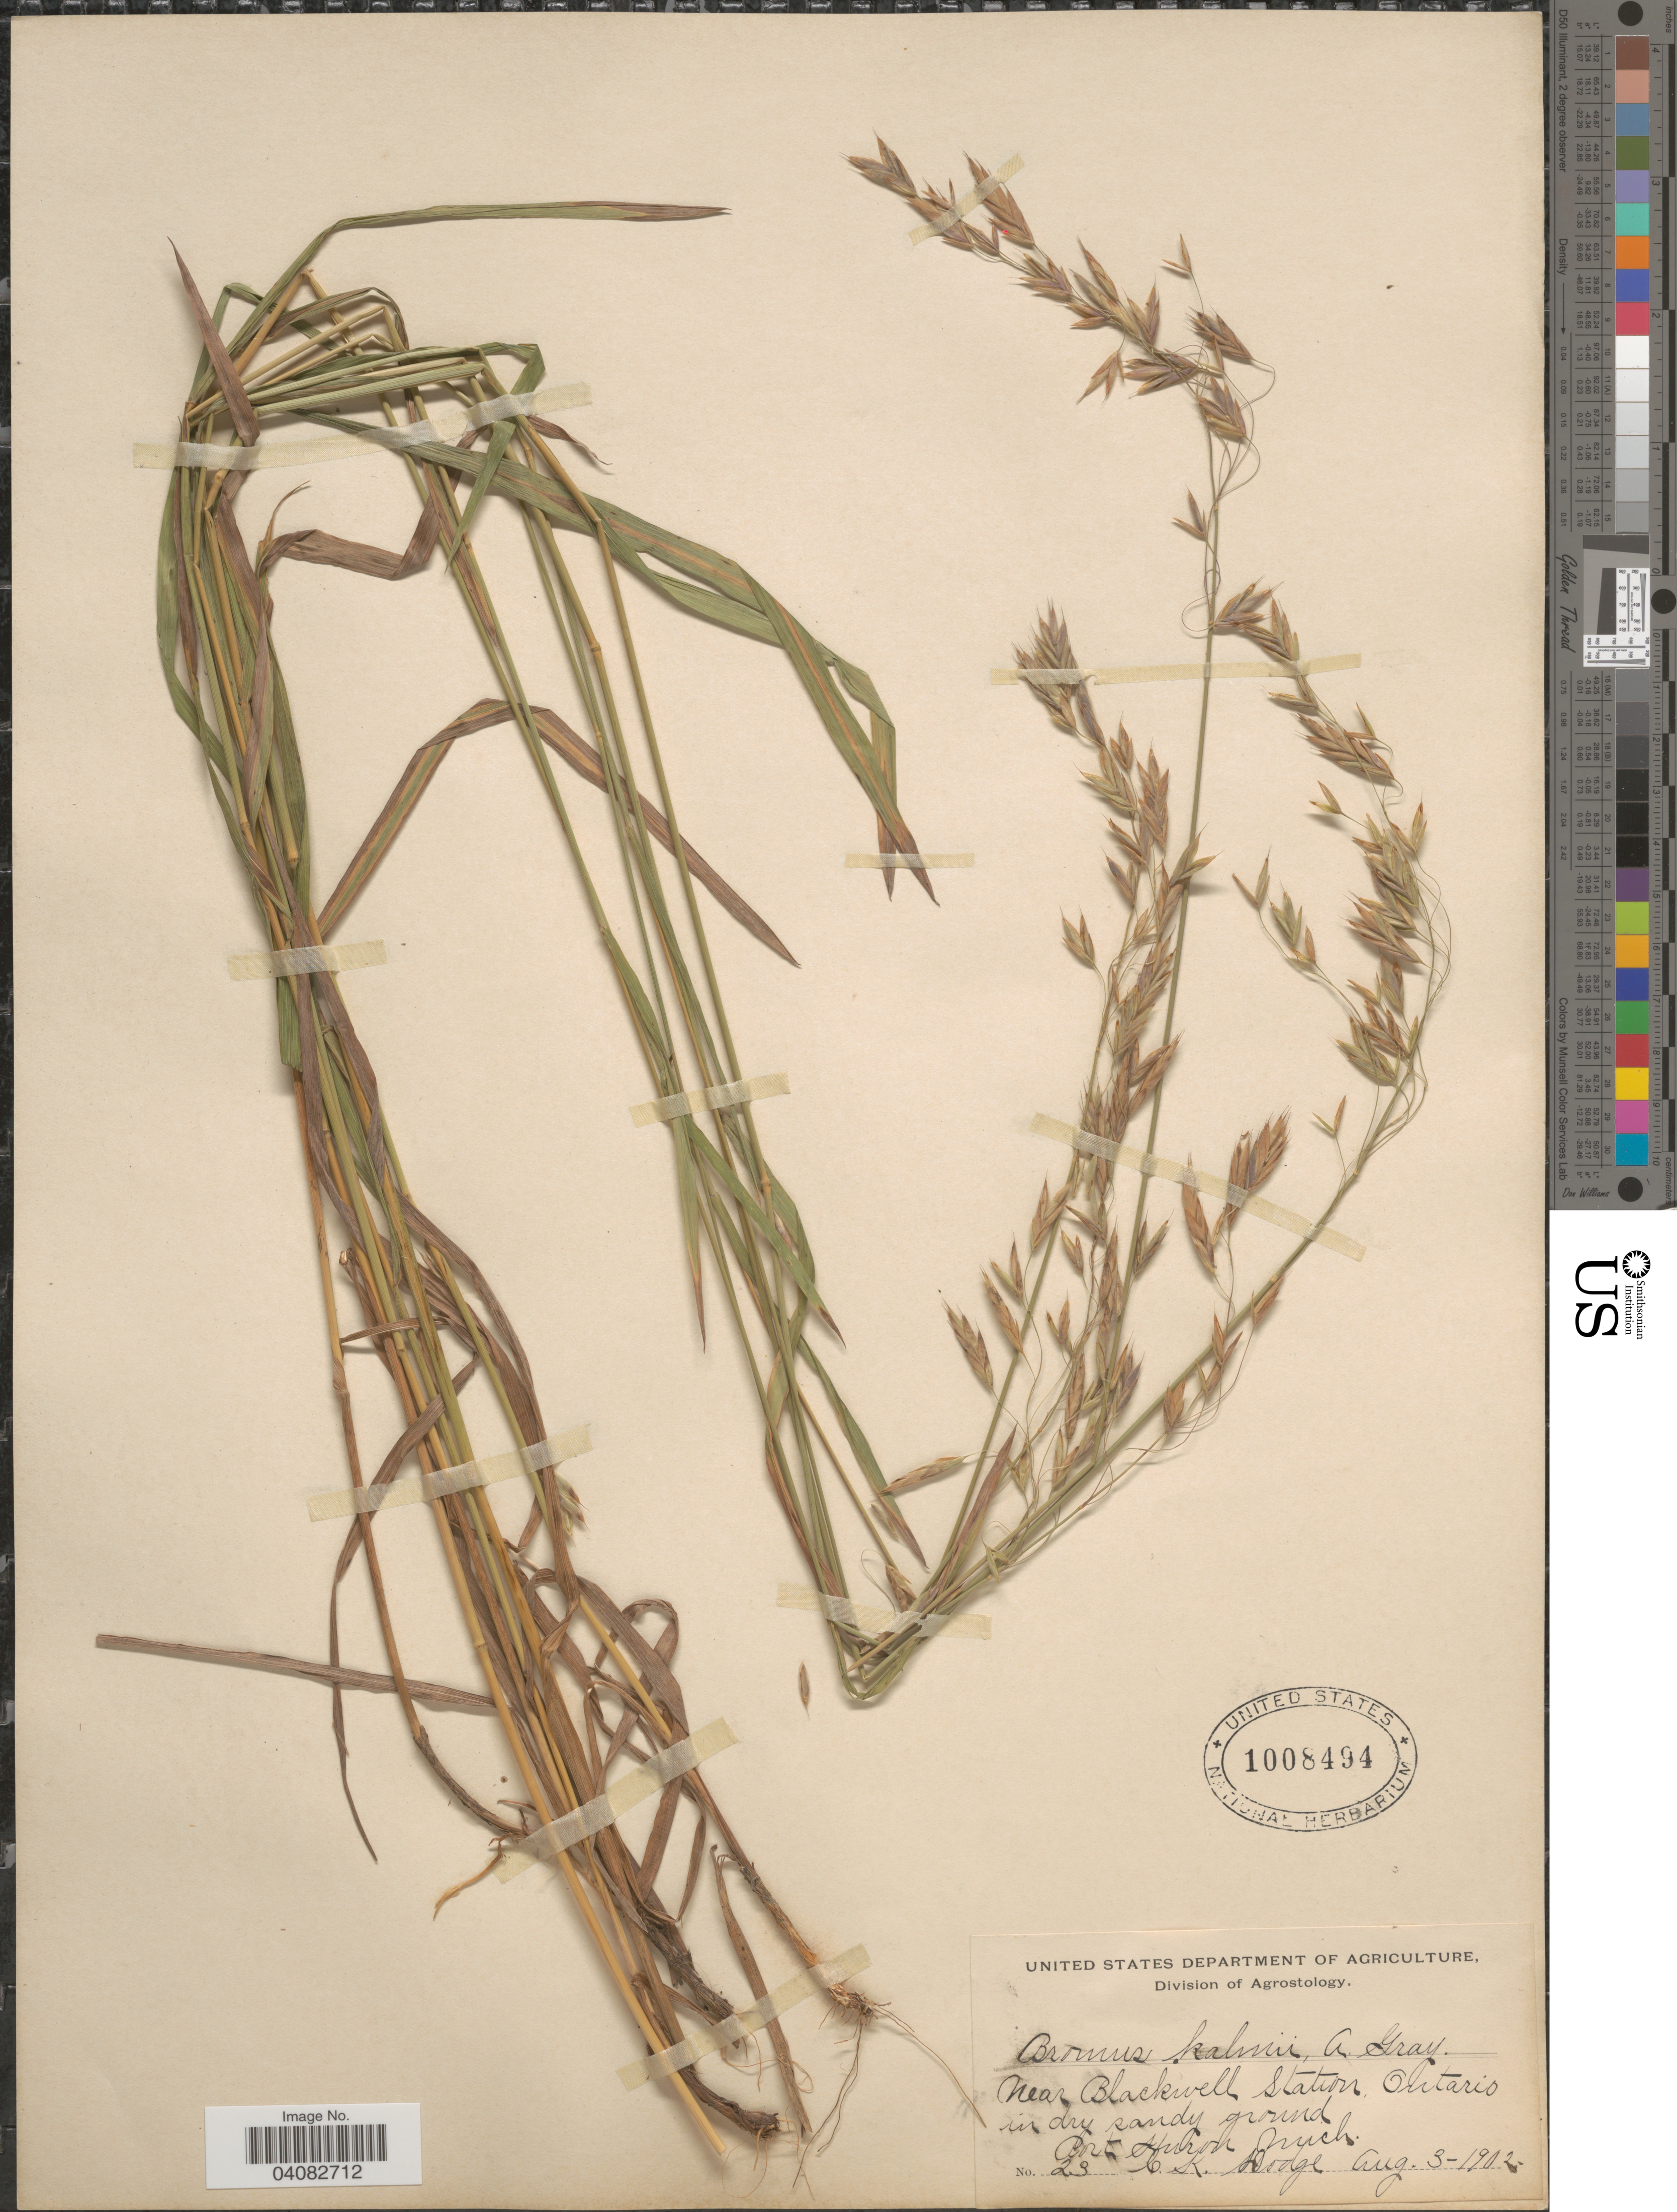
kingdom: Plantae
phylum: Tracheophyta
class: Liliopsida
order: Poales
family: Poaceae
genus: Bromus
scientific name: Bromus kalmii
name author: A. Gray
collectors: C. Dodge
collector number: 23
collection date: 1902-08-03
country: Canada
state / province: Ontario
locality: Near Blackwell Station Ontario. In dry sandy ground. Port Huron.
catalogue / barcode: US 1008494